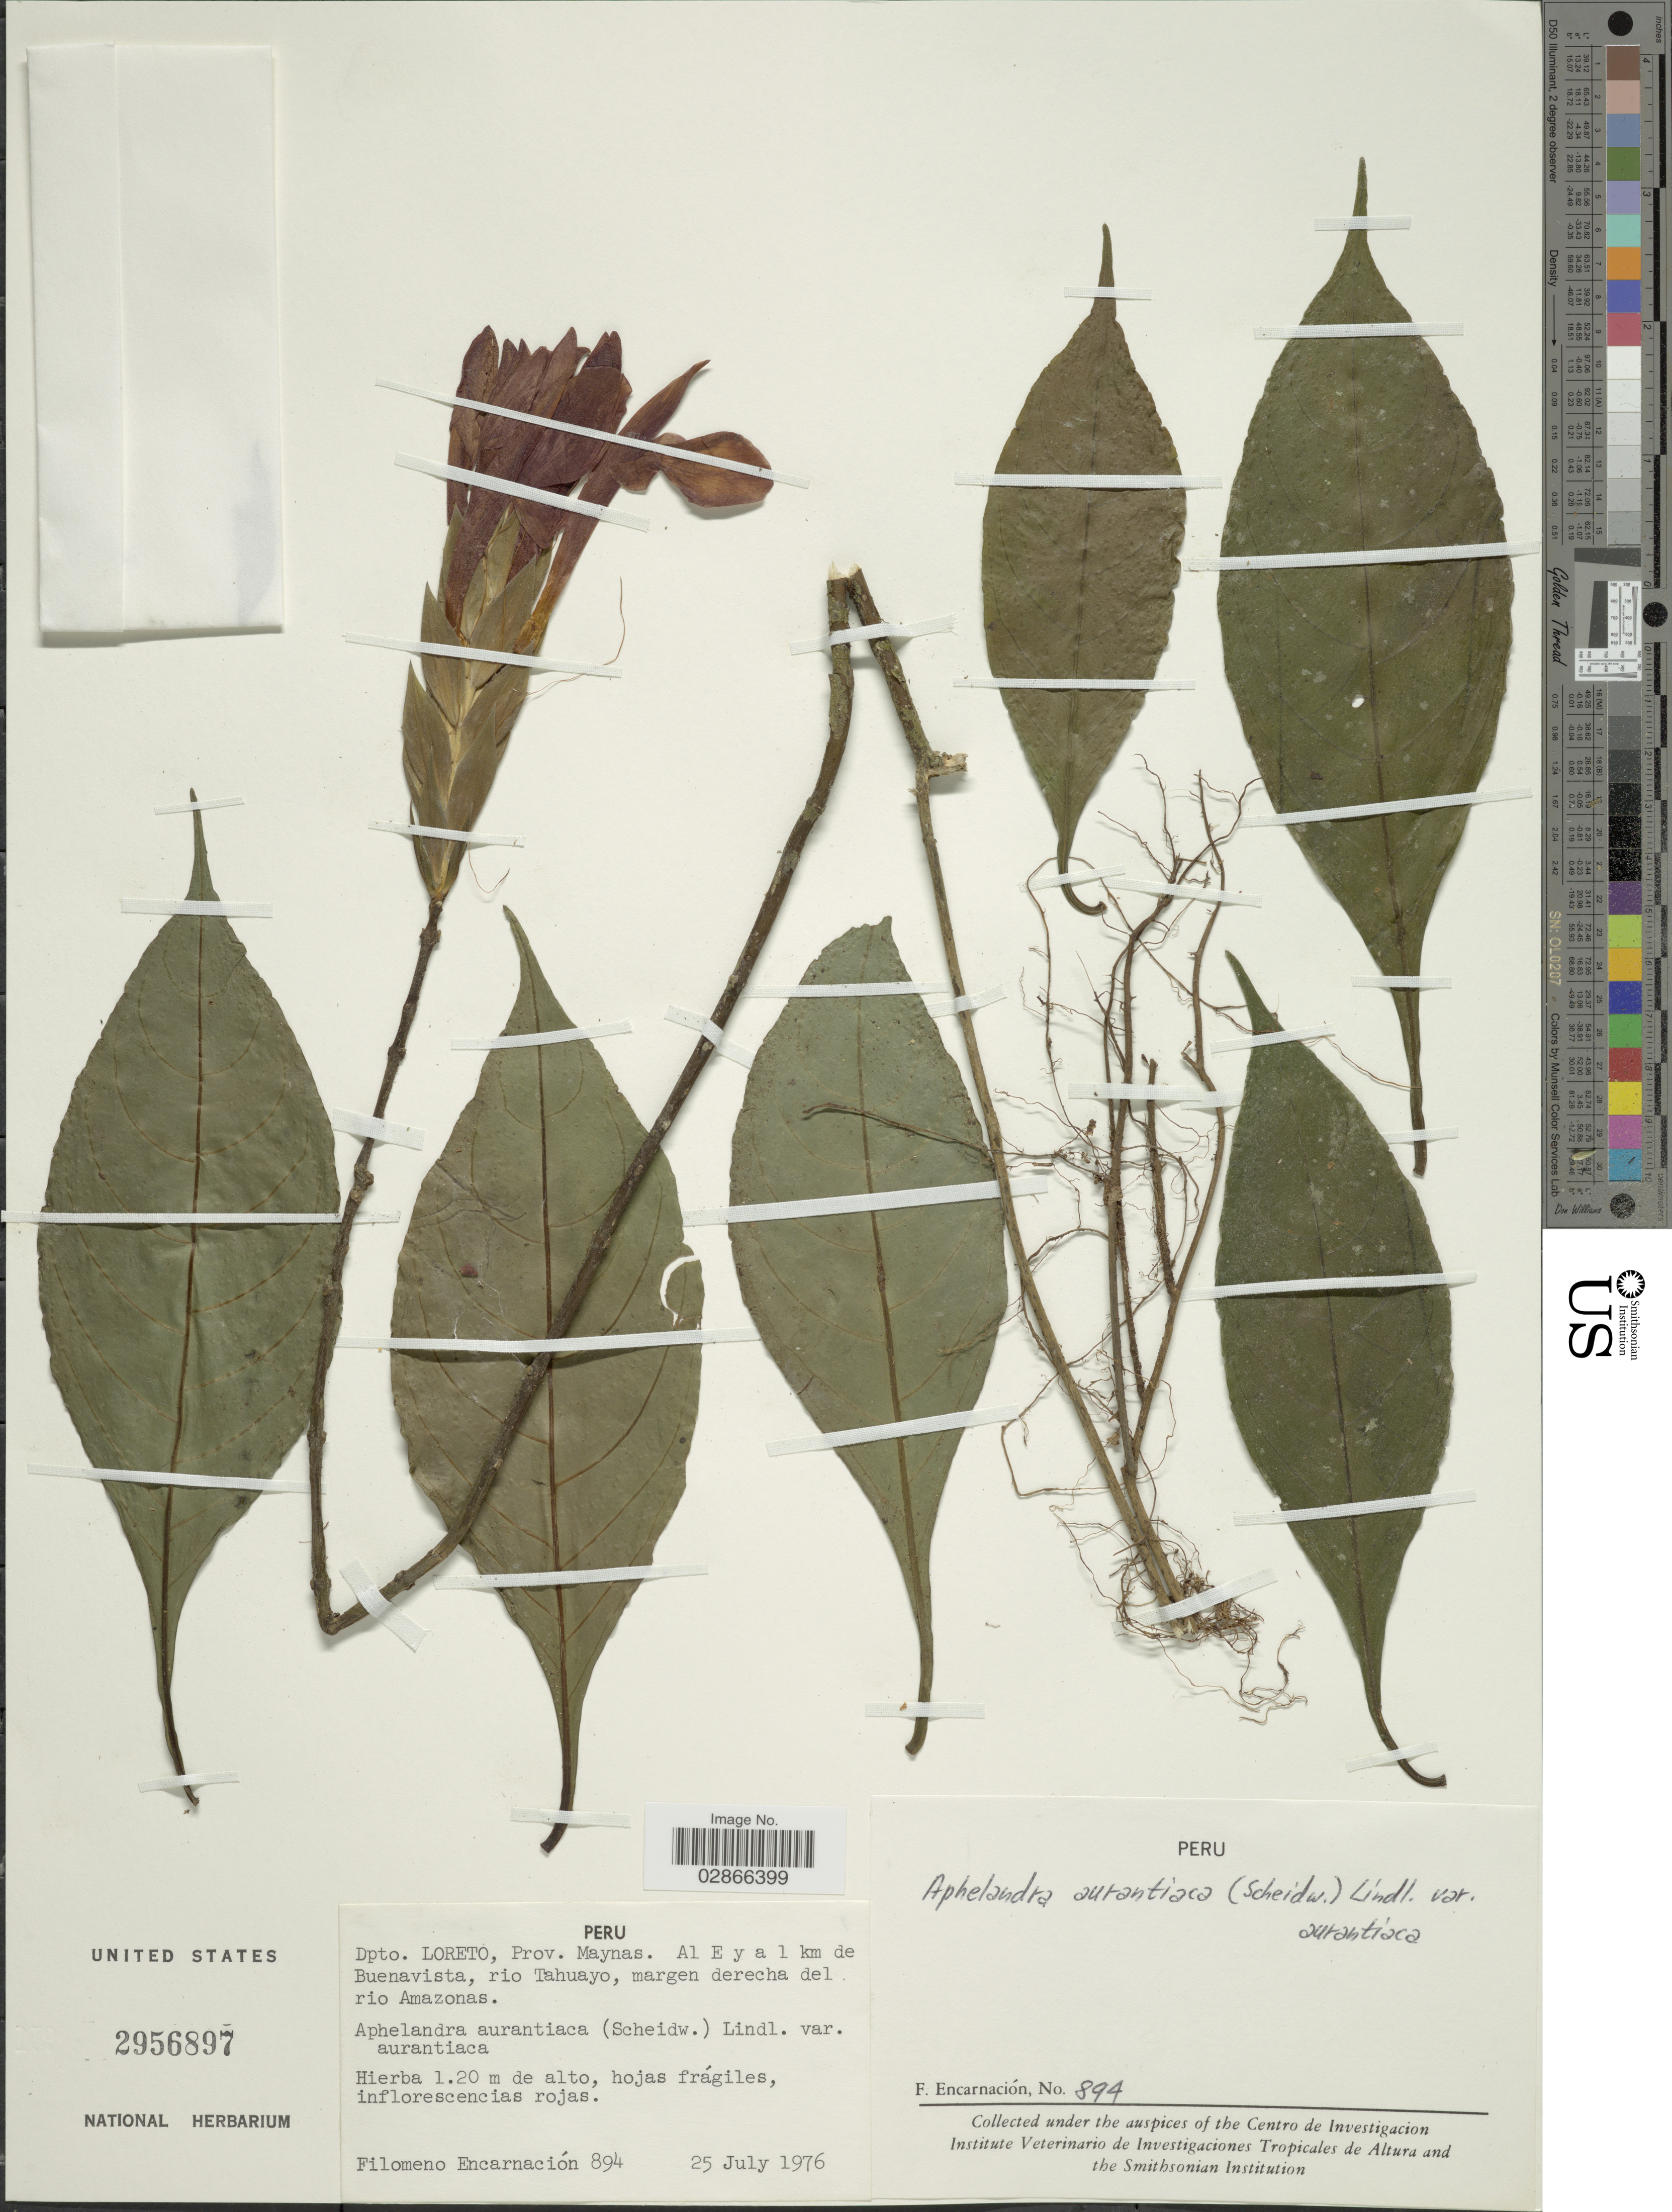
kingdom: Plantae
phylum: Tracheophyta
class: Magnoliopsida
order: Lamiales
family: Acanthaceae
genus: Aphelandra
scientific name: Aphelandra aurantiaca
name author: (Scheidw.) Lindl.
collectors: F. Encarnación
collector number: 894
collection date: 1976-07-25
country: Peru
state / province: Loreto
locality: Dpto. Loreto, Prov. Maynas. Al E y a 1 km de Buenavista, rio Tahuayo, margen derecha del rio Amazonas.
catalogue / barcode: US 2956897